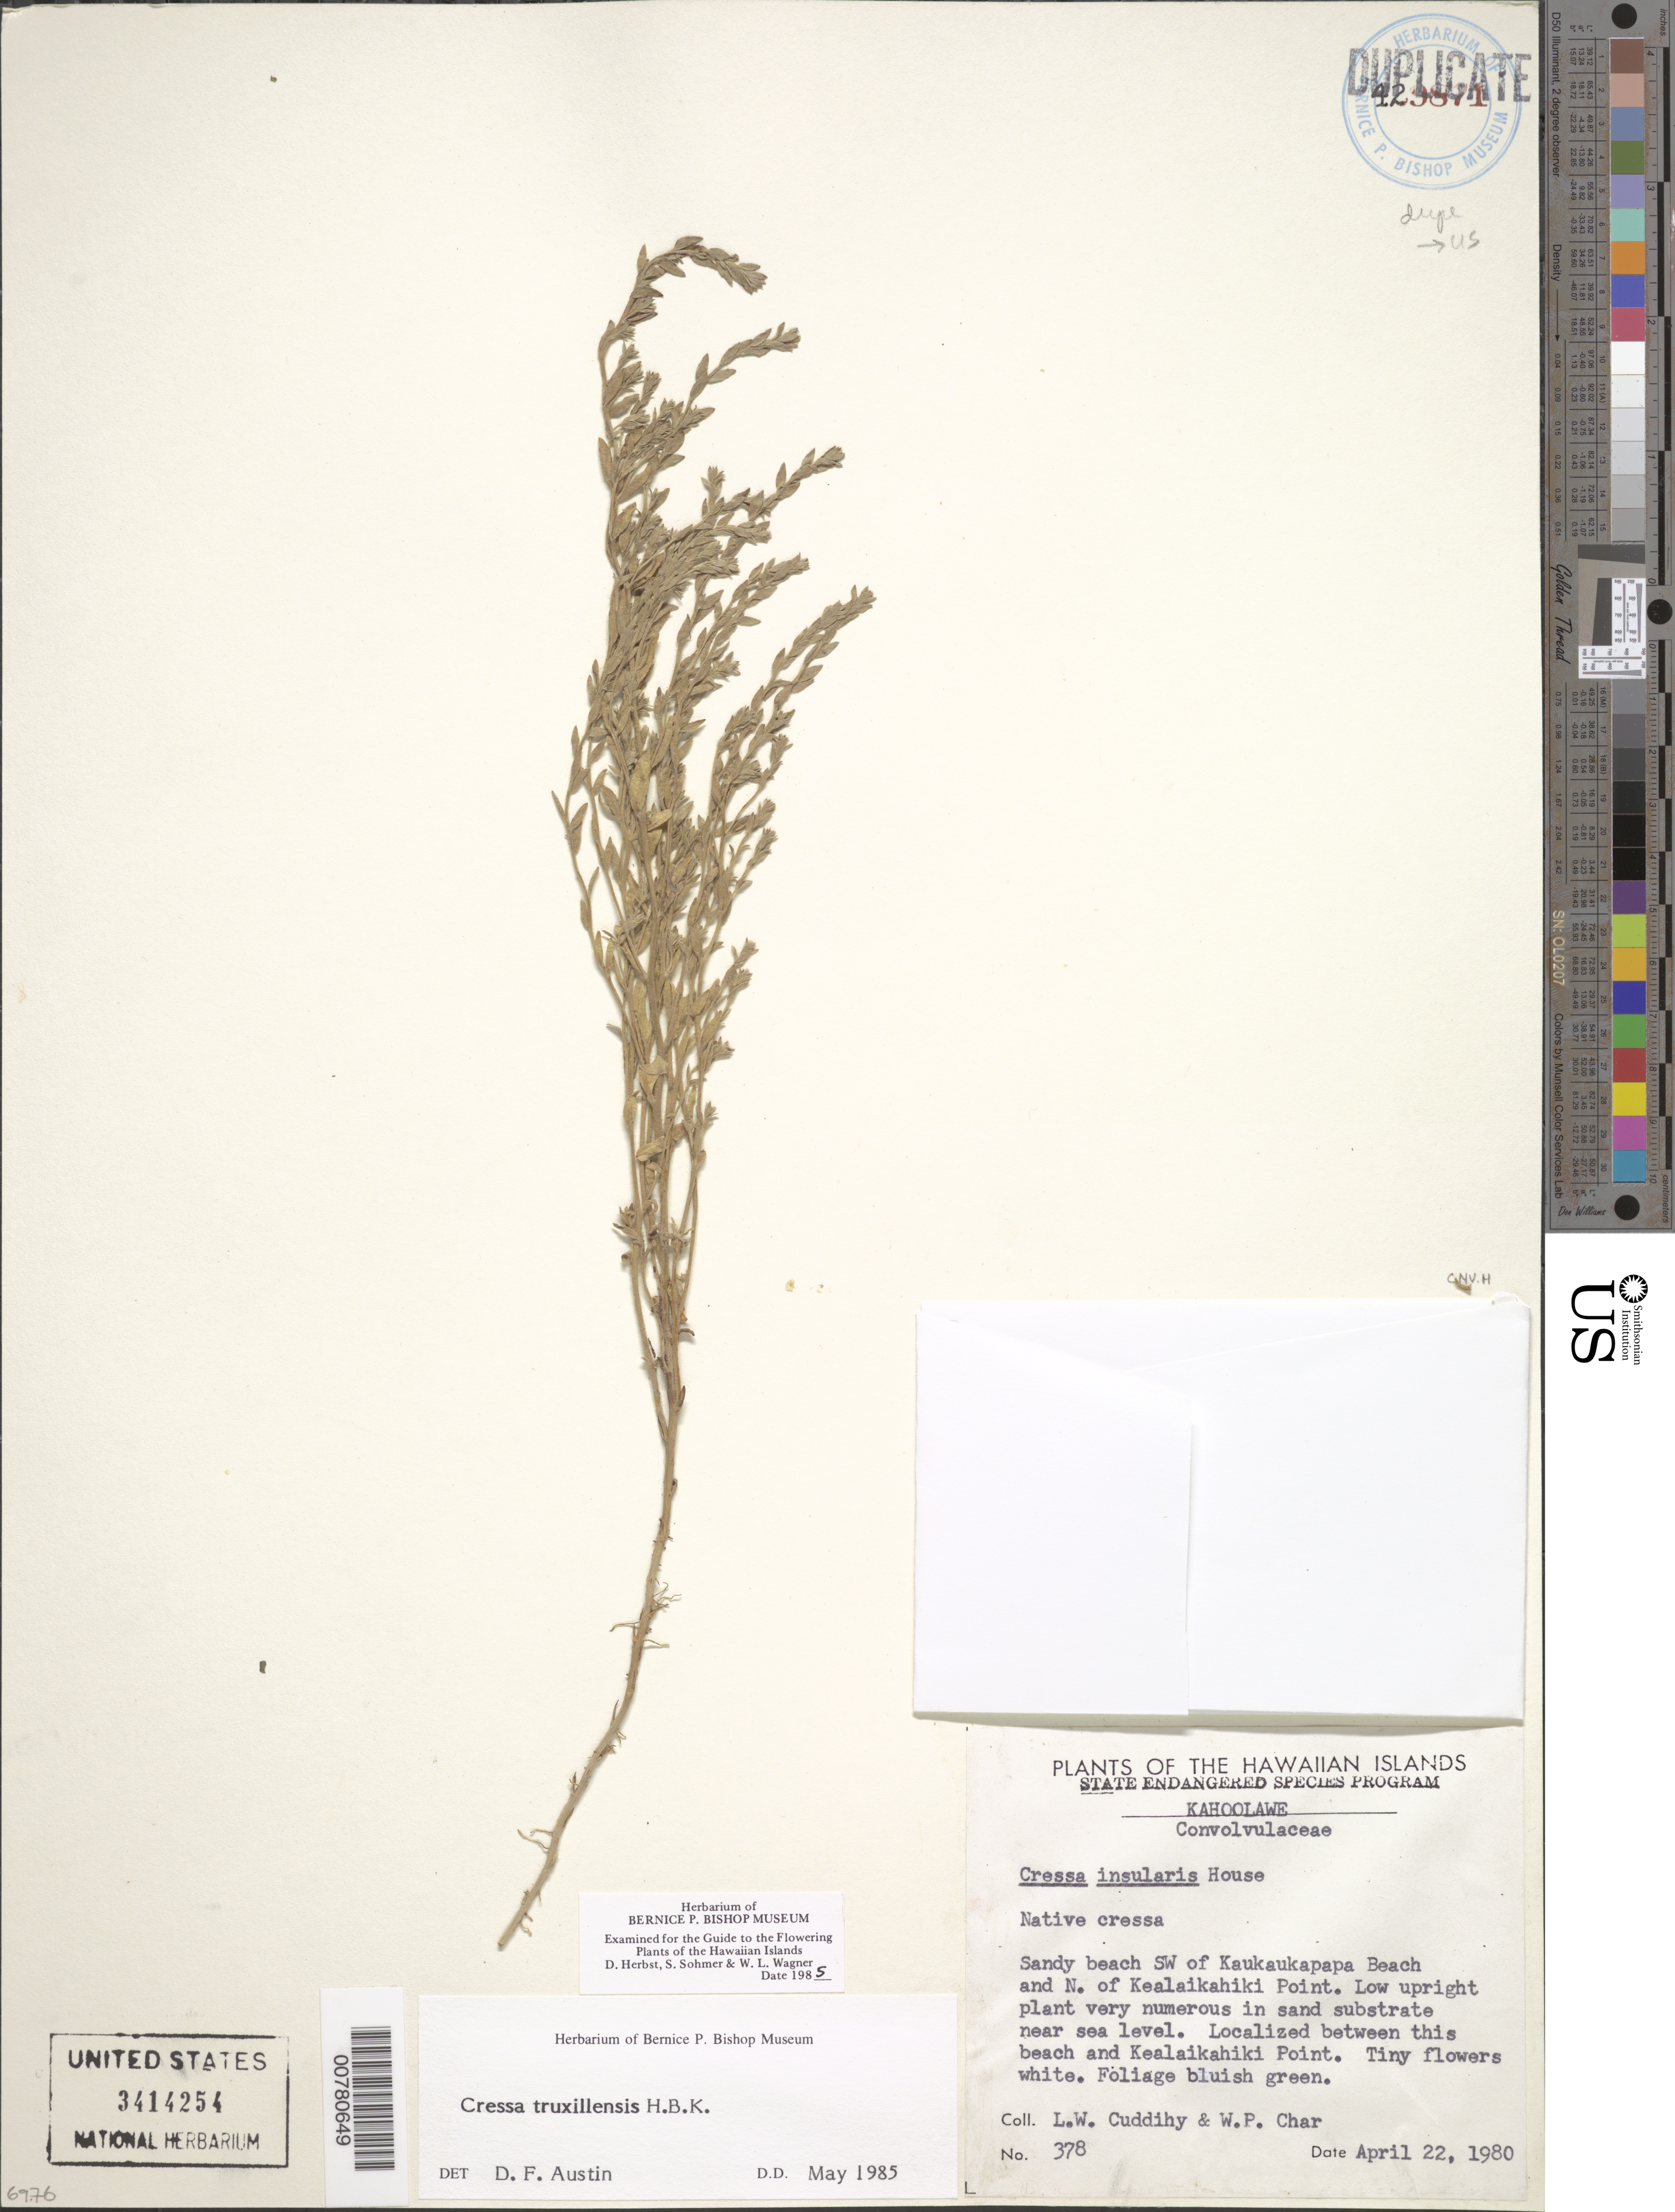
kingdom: Plantae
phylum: Tracheophyta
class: Magnoliopsida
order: Solanales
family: Convolvulaceae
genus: Cressa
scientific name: Cressa truxillensis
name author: Kunth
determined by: Wagner, W. L.; Herbst, D. R.; Sohmer, S. H.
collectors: L. Cuddihy & W. Char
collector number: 378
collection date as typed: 22 Apr 1980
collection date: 1980-04-22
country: United States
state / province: Hawaii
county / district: Maui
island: Kaho'olawe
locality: SW of Kaukaukapapa Beach and N of Kealaikahiki Point.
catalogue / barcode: US 3414254